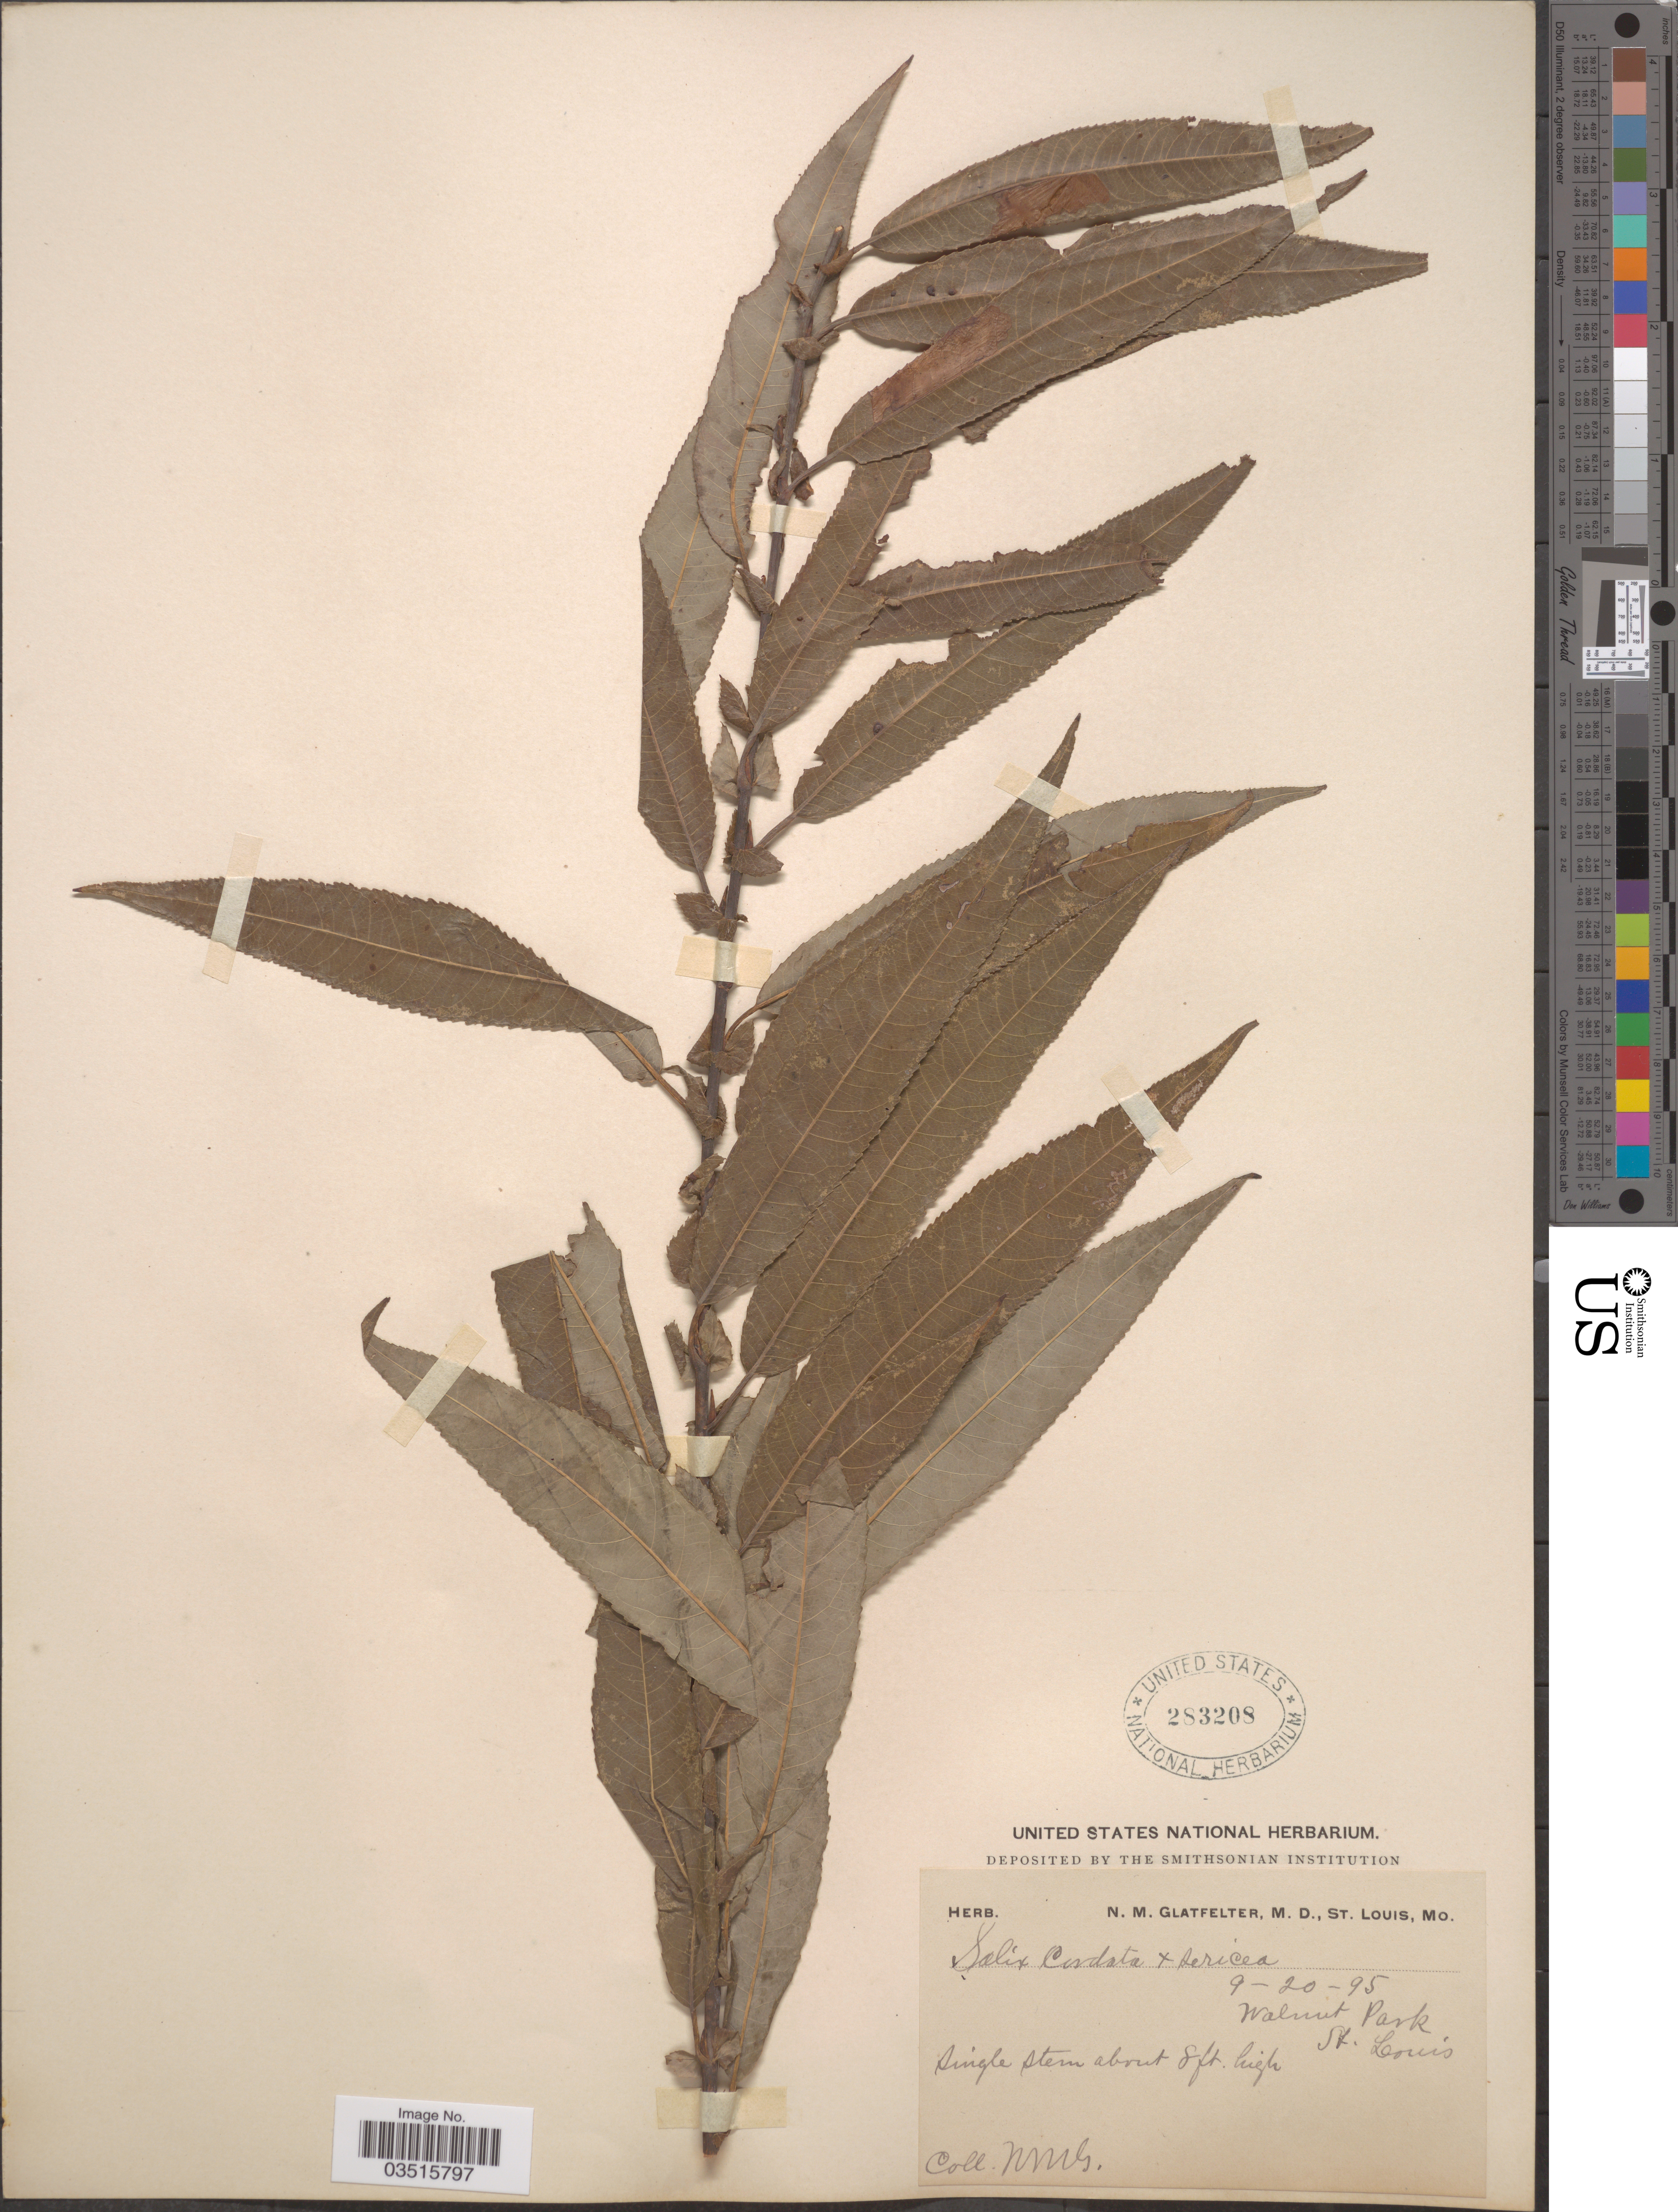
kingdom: Plantae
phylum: Tracheophyta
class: Magnoliopsida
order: Malpighiales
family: Salicaceae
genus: Salix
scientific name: Salix missouriensis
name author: Bebb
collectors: N. M. Glatfelter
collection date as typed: Transcribed d/m/y: 20/9/95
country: United States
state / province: Missouri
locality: Walnut Park. St. Louis.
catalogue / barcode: US 283208